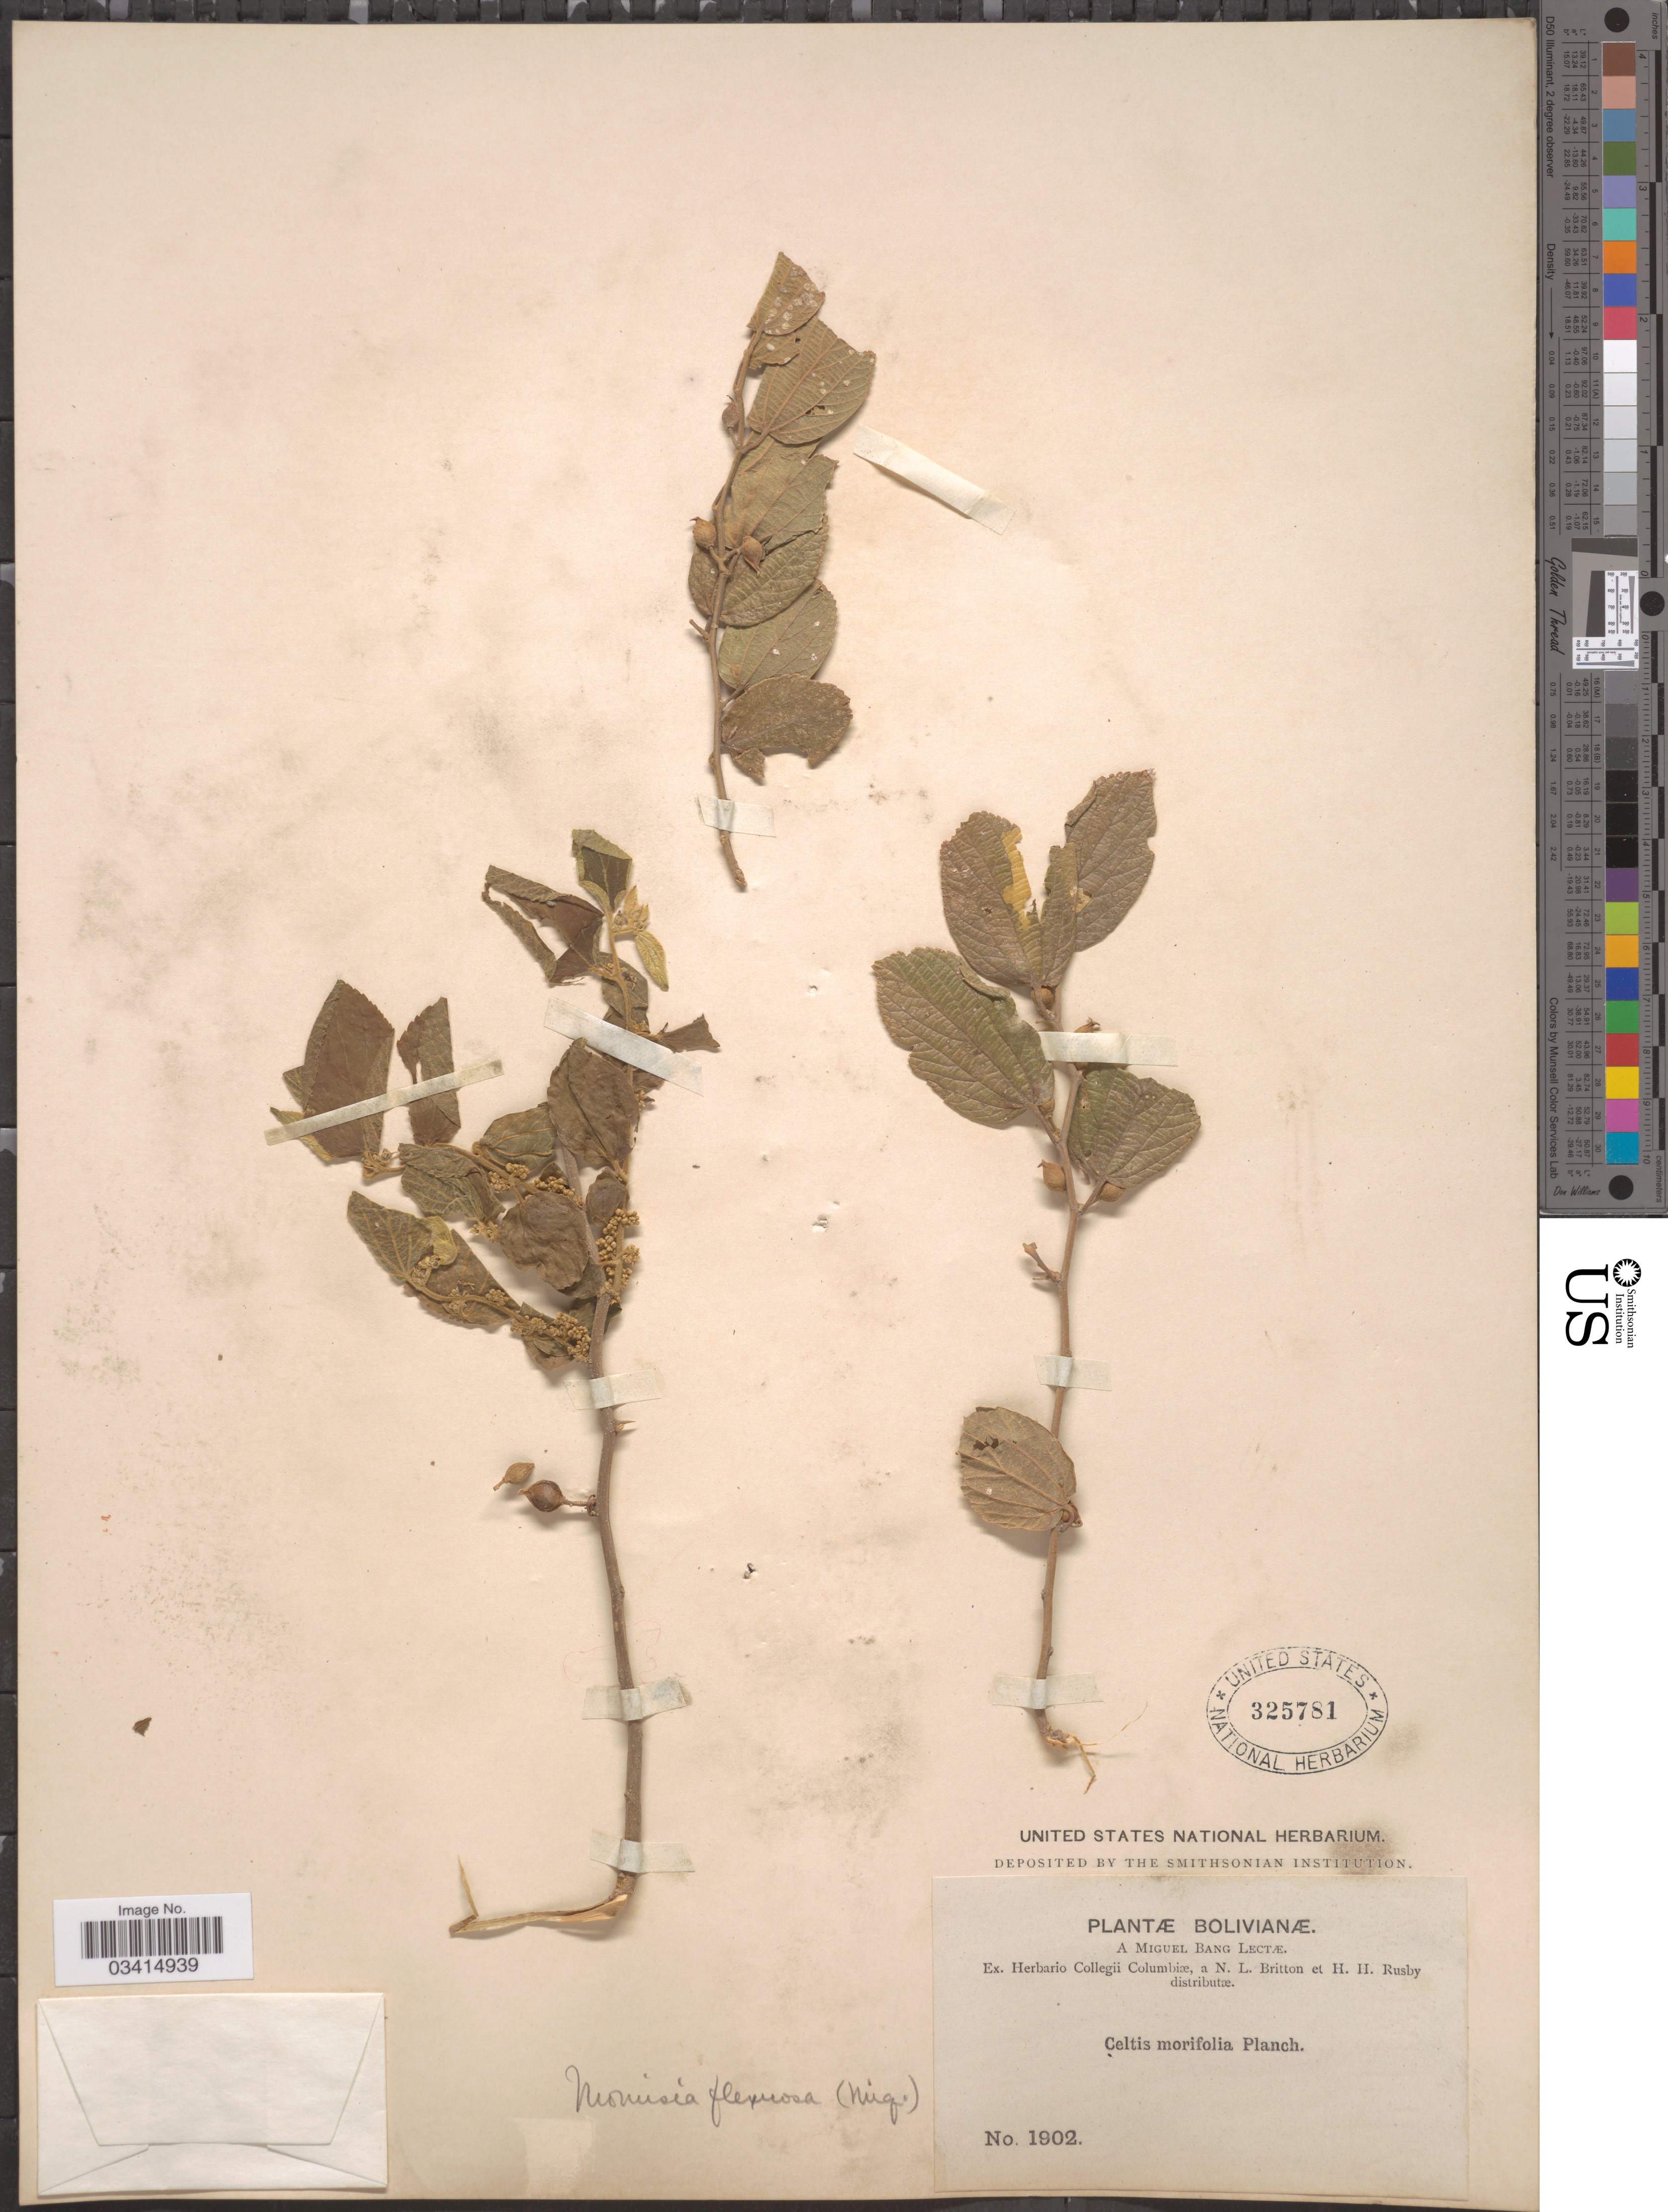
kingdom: Plantae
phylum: Tracheophyta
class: Magnoliopsida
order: Rosales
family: Cannabaceae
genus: Celtis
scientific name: Celtis pubescens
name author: (Kunth) Spreng.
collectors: M. Bang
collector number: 1902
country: Bolivia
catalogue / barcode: US 325781